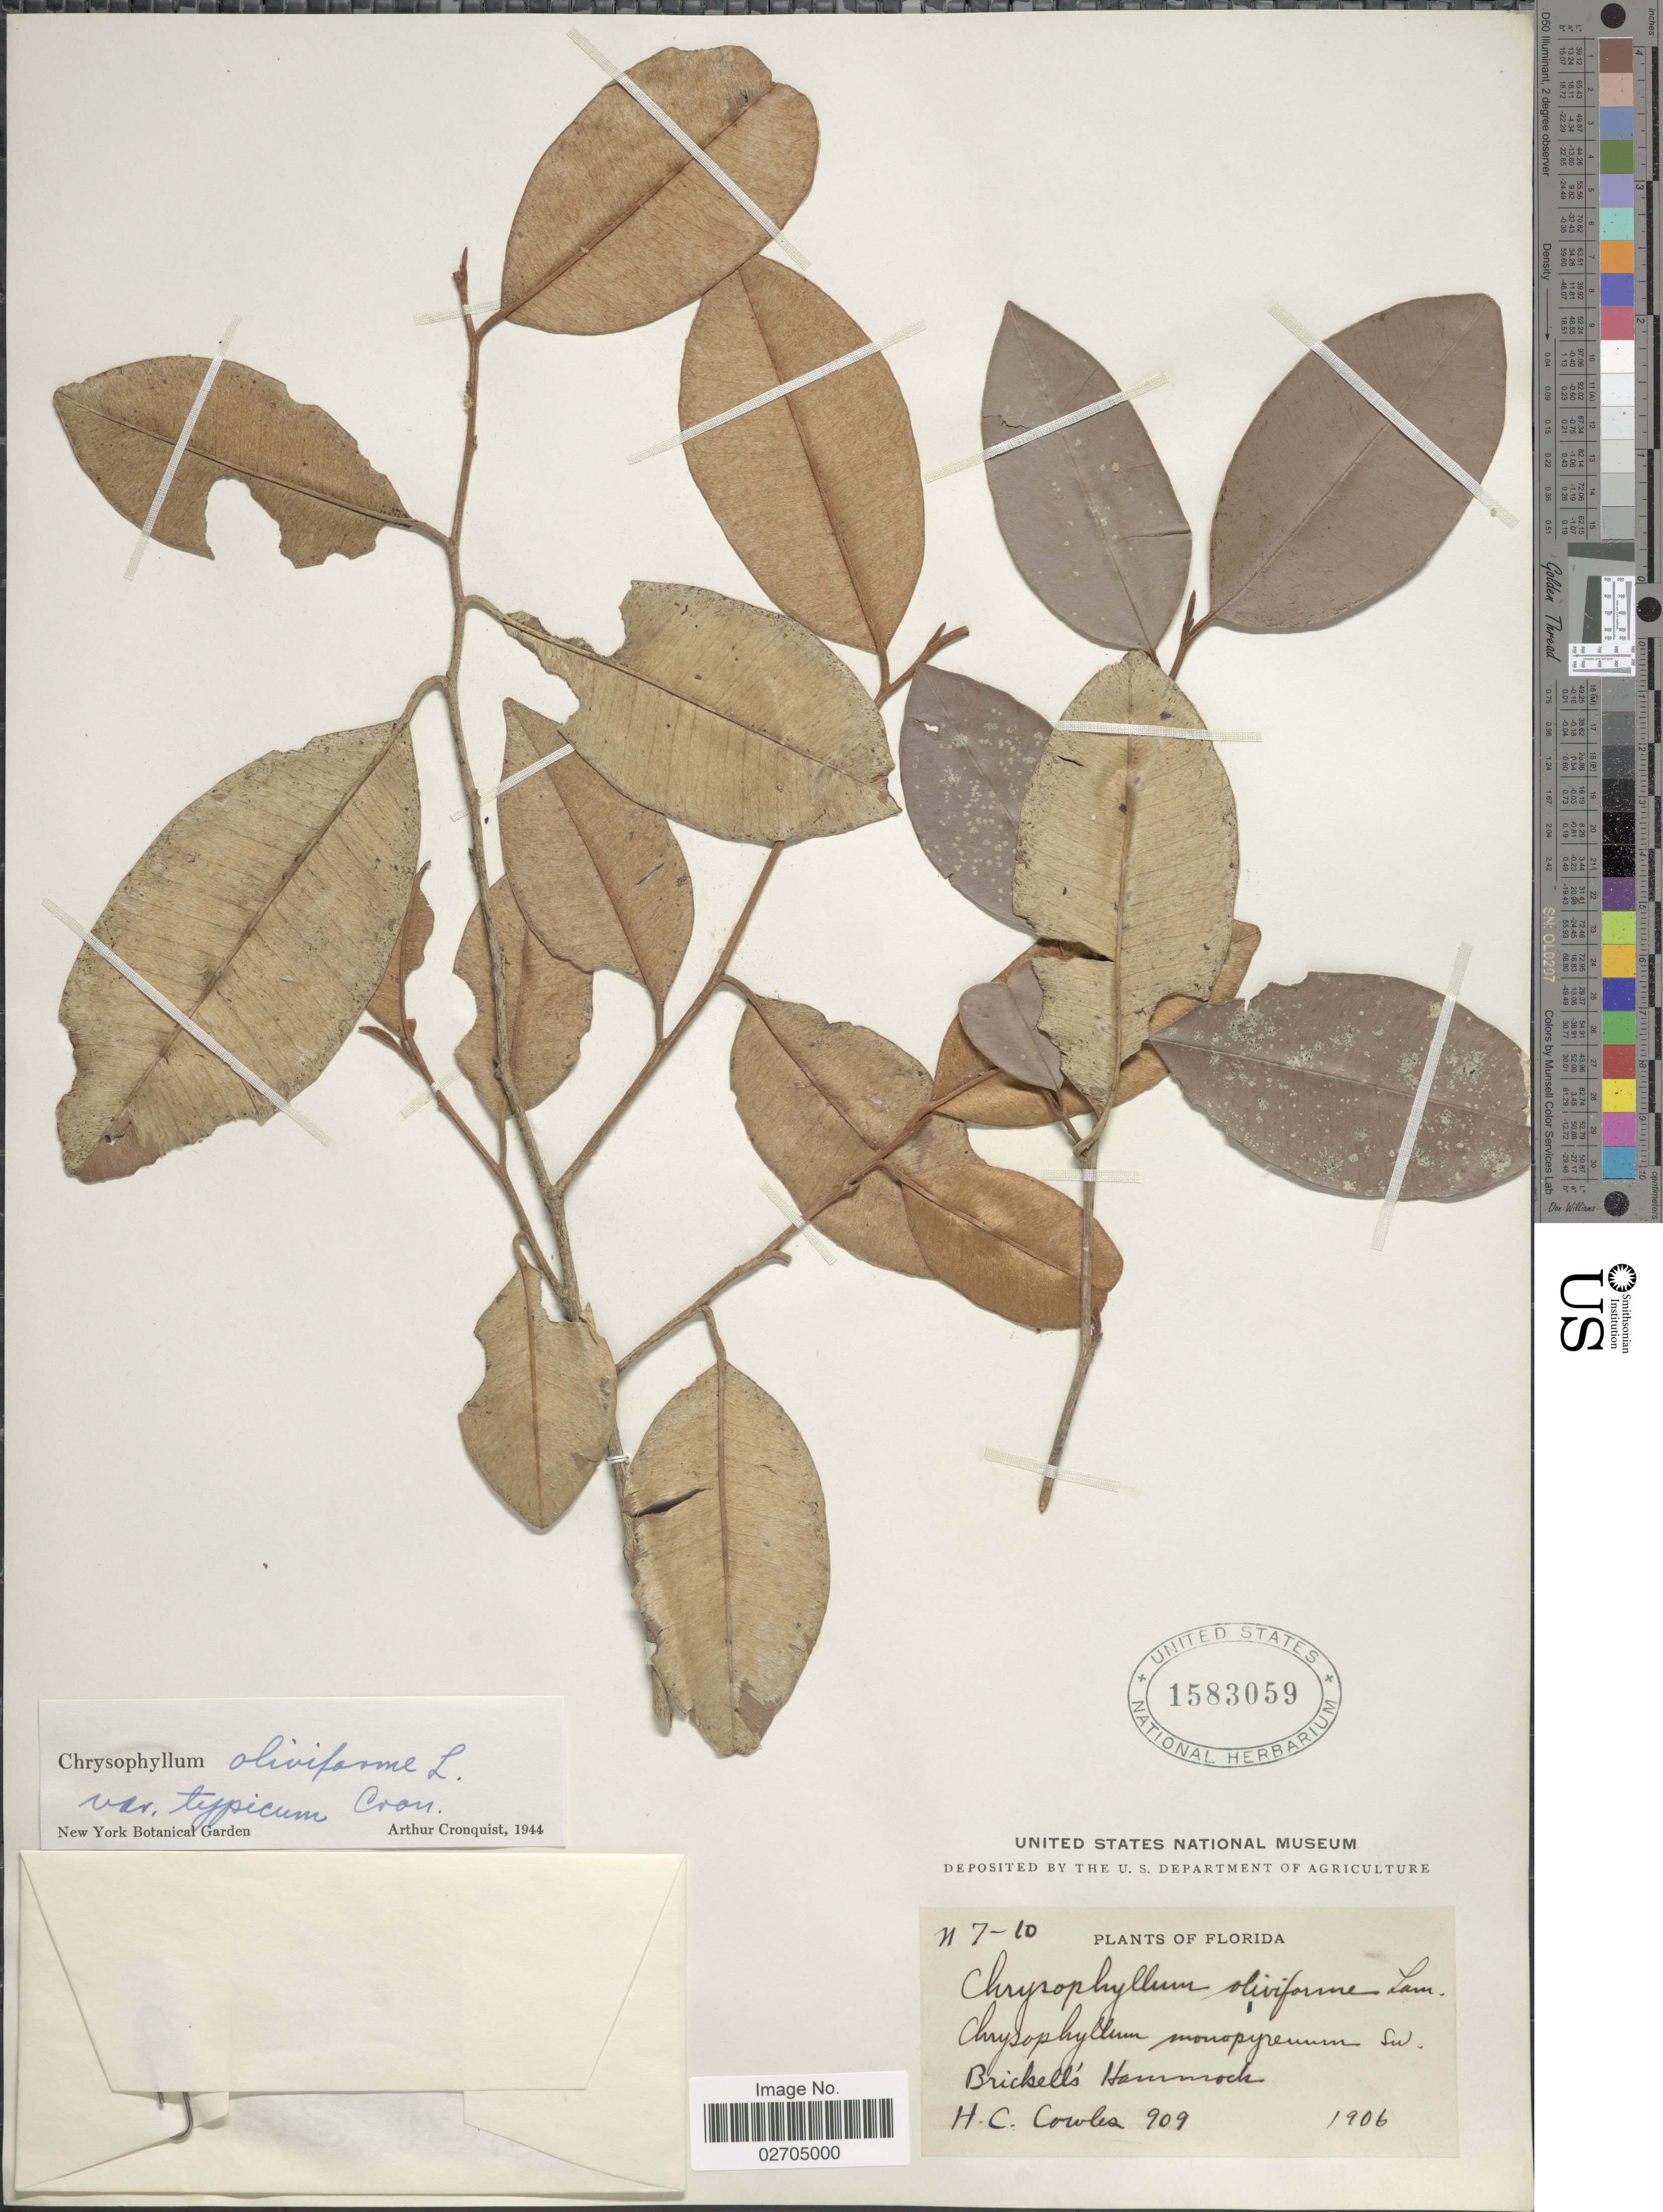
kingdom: Plantae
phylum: Tracheophyta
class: Magnoliopsida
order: Ericales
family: Sapotaceae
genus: Chrysophyllum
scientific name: Chrysophyllum oliviforme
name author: L.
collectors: H. Cowles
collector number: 909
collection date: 1906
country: United States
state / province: Florida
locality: Brickell's Hammock.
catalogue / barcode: US 1583059